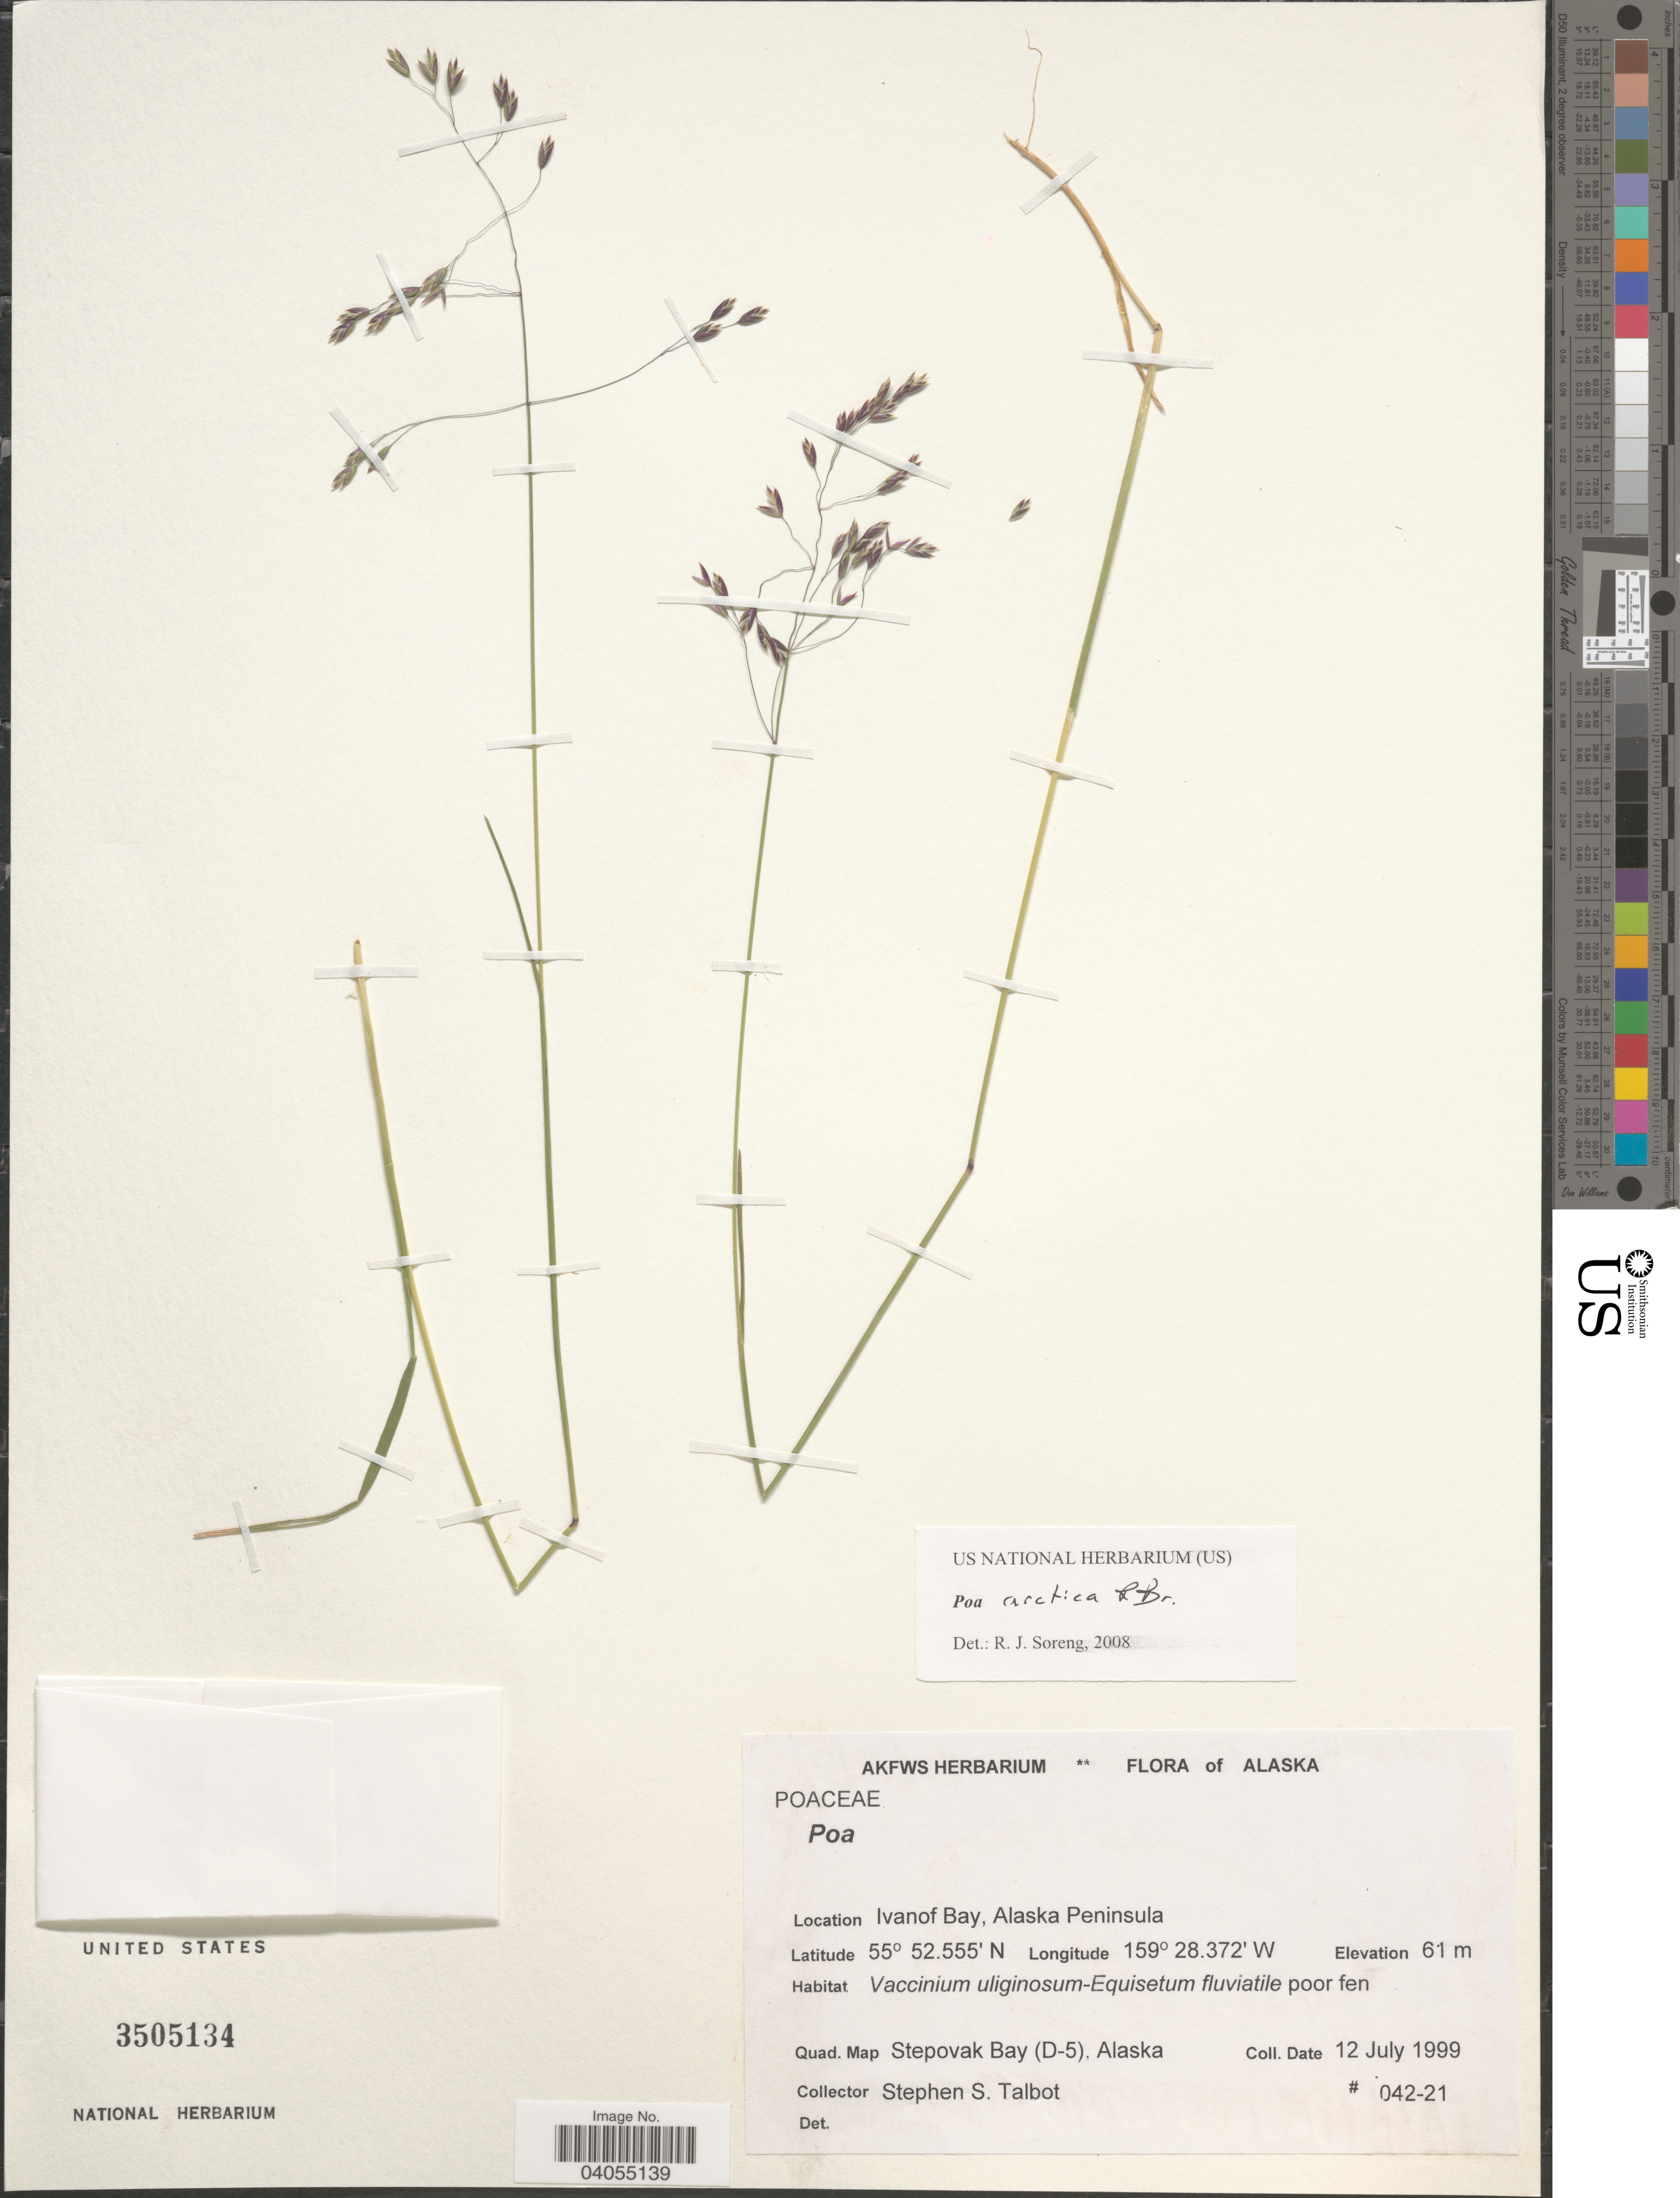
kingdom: Plantae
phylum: Tracheophyta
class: Liliopsida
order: Poales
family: Poaceae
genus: Poa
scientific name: Poa arctica subsp. arctica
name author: R. Br.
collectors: S. S. Talbot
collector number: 042-21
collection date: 1999-07-12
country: United States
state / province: Alaska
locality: Ivanof Bay, Alaska Peninsula. Quad. Map Stepovak Bay (D-5).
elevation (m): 61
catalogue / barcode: US 3505134